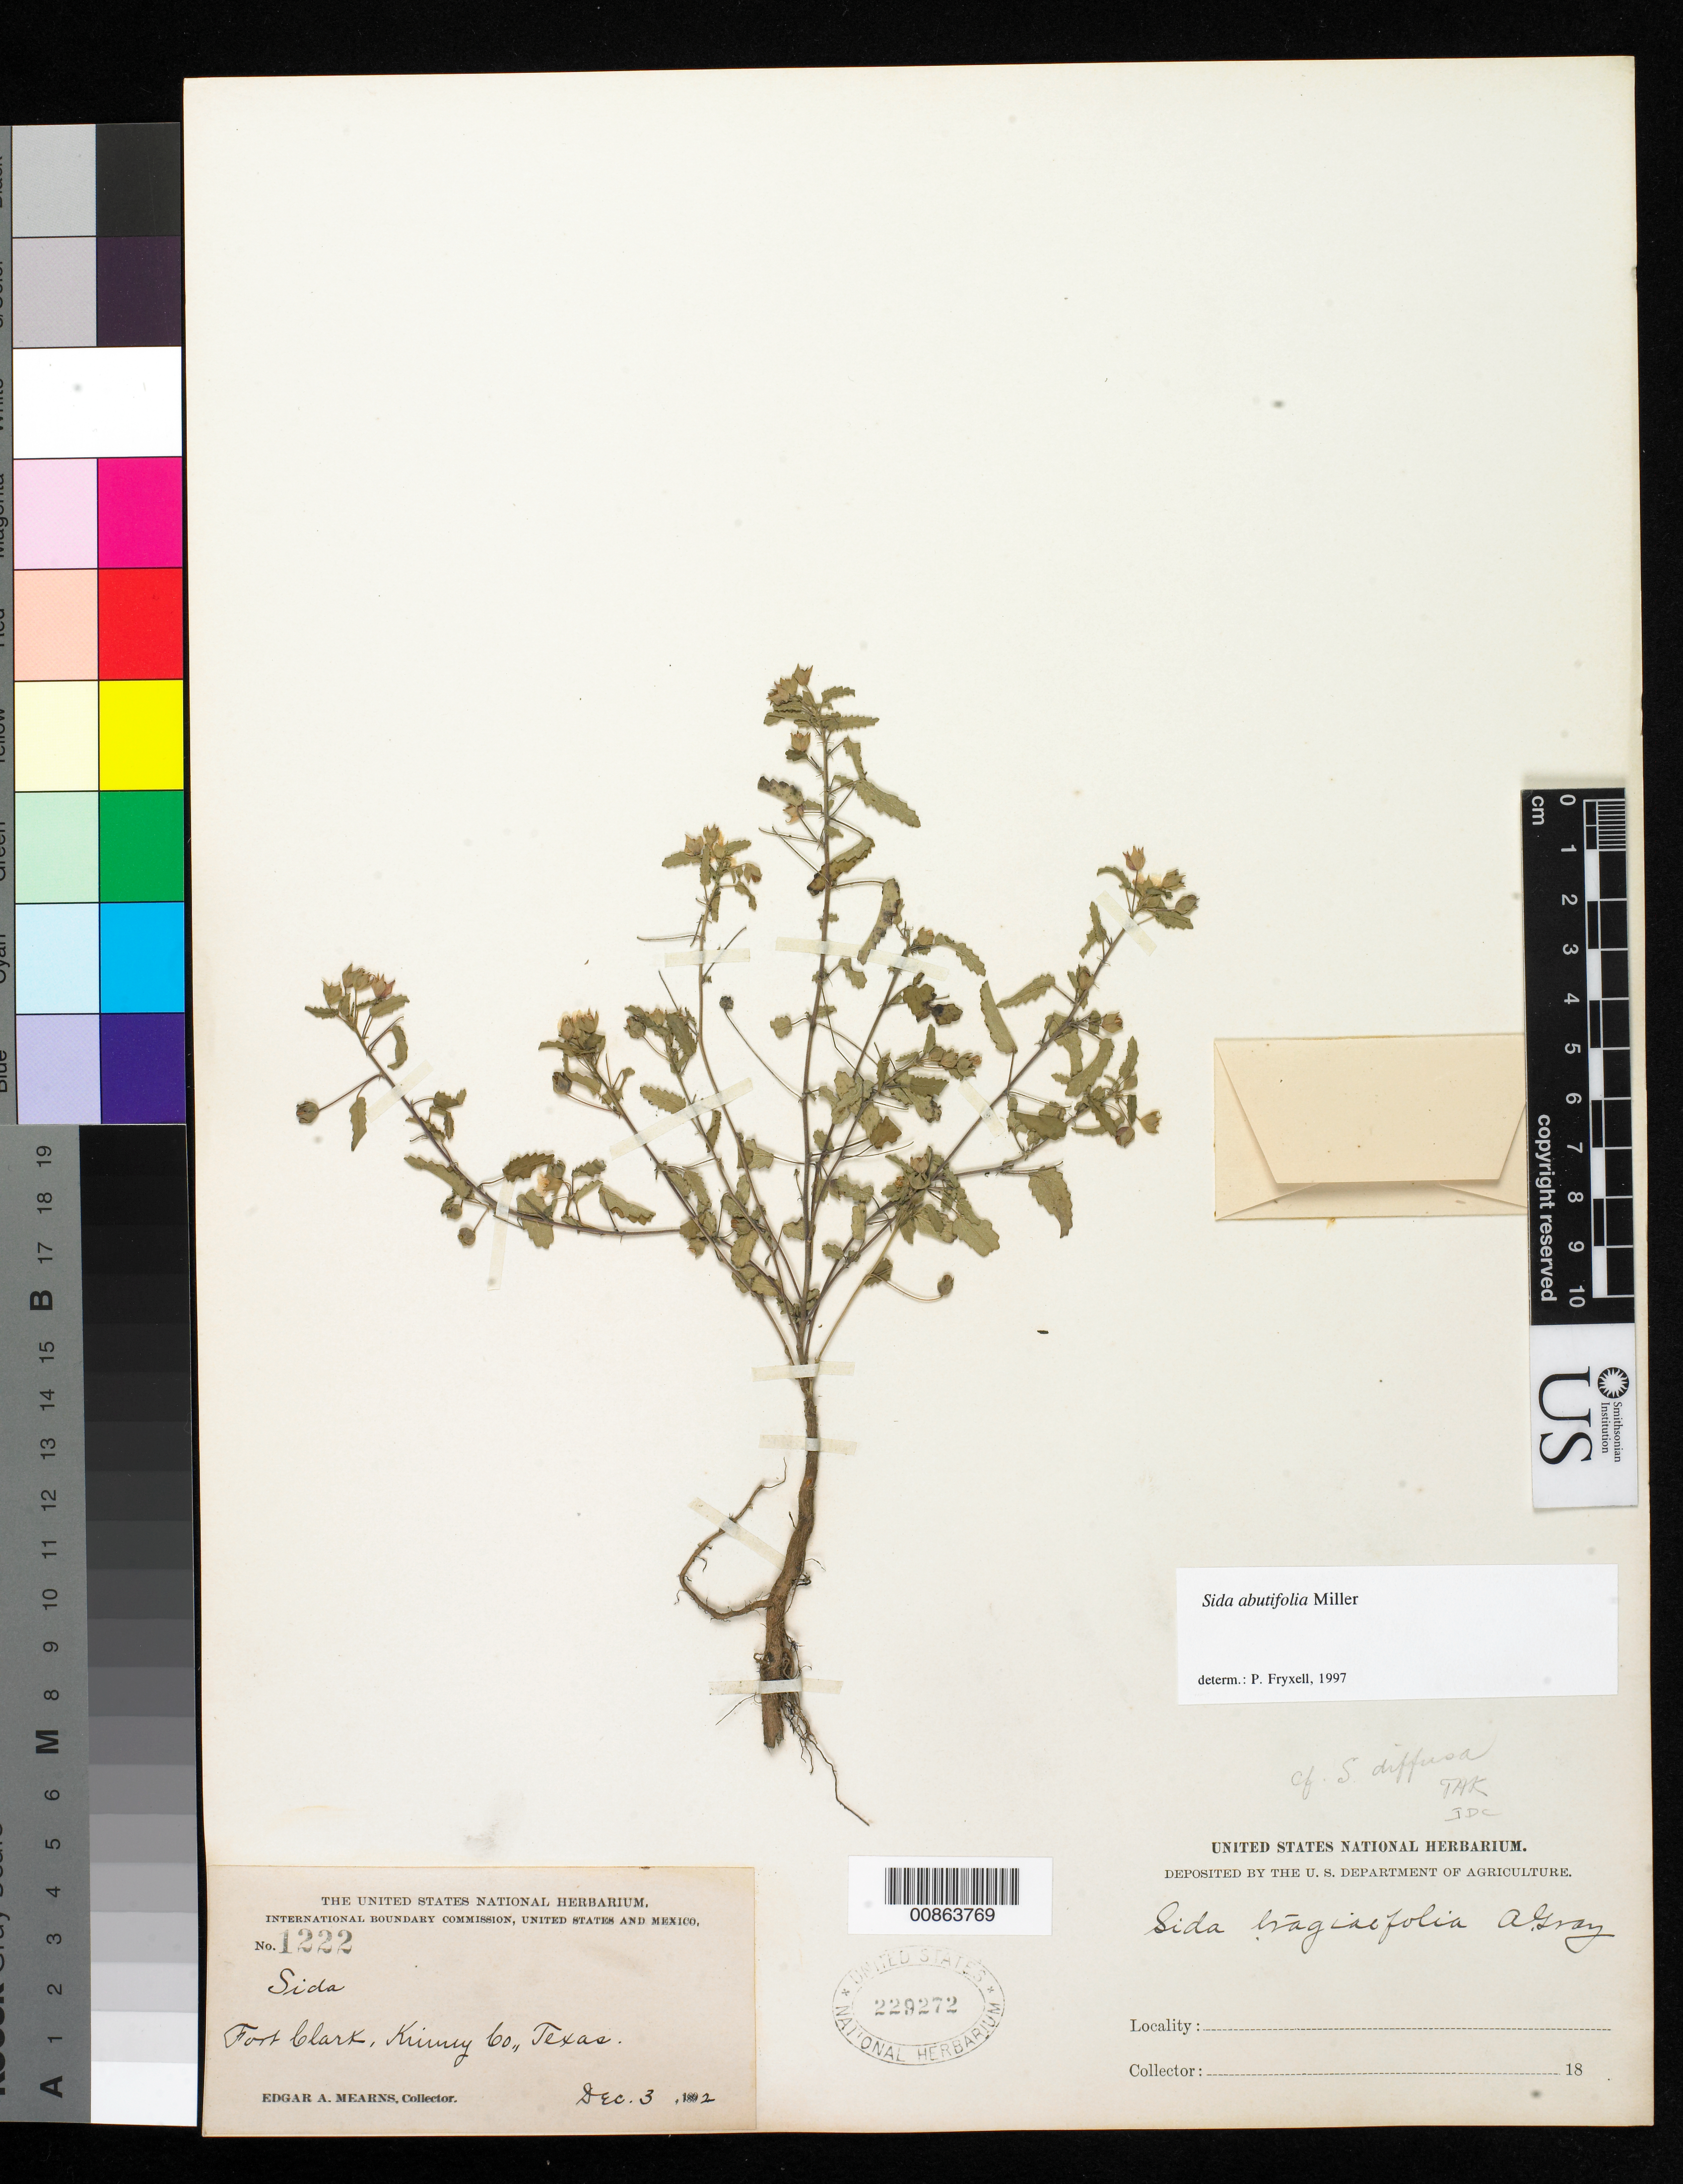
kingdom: Plantae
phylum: Tracheophyta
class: Magnoliopsida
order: Malvales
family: Malvaceae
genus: Sida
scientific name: Sida abutilifolia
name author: Mill.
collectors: E. A. Mearns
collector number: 1222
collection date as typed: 03 Dec 1892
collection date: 1892-12-03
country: United States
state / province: texas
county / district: Kinney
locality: Fort Clark, Kinney County, Texas.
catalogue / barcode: US 229272